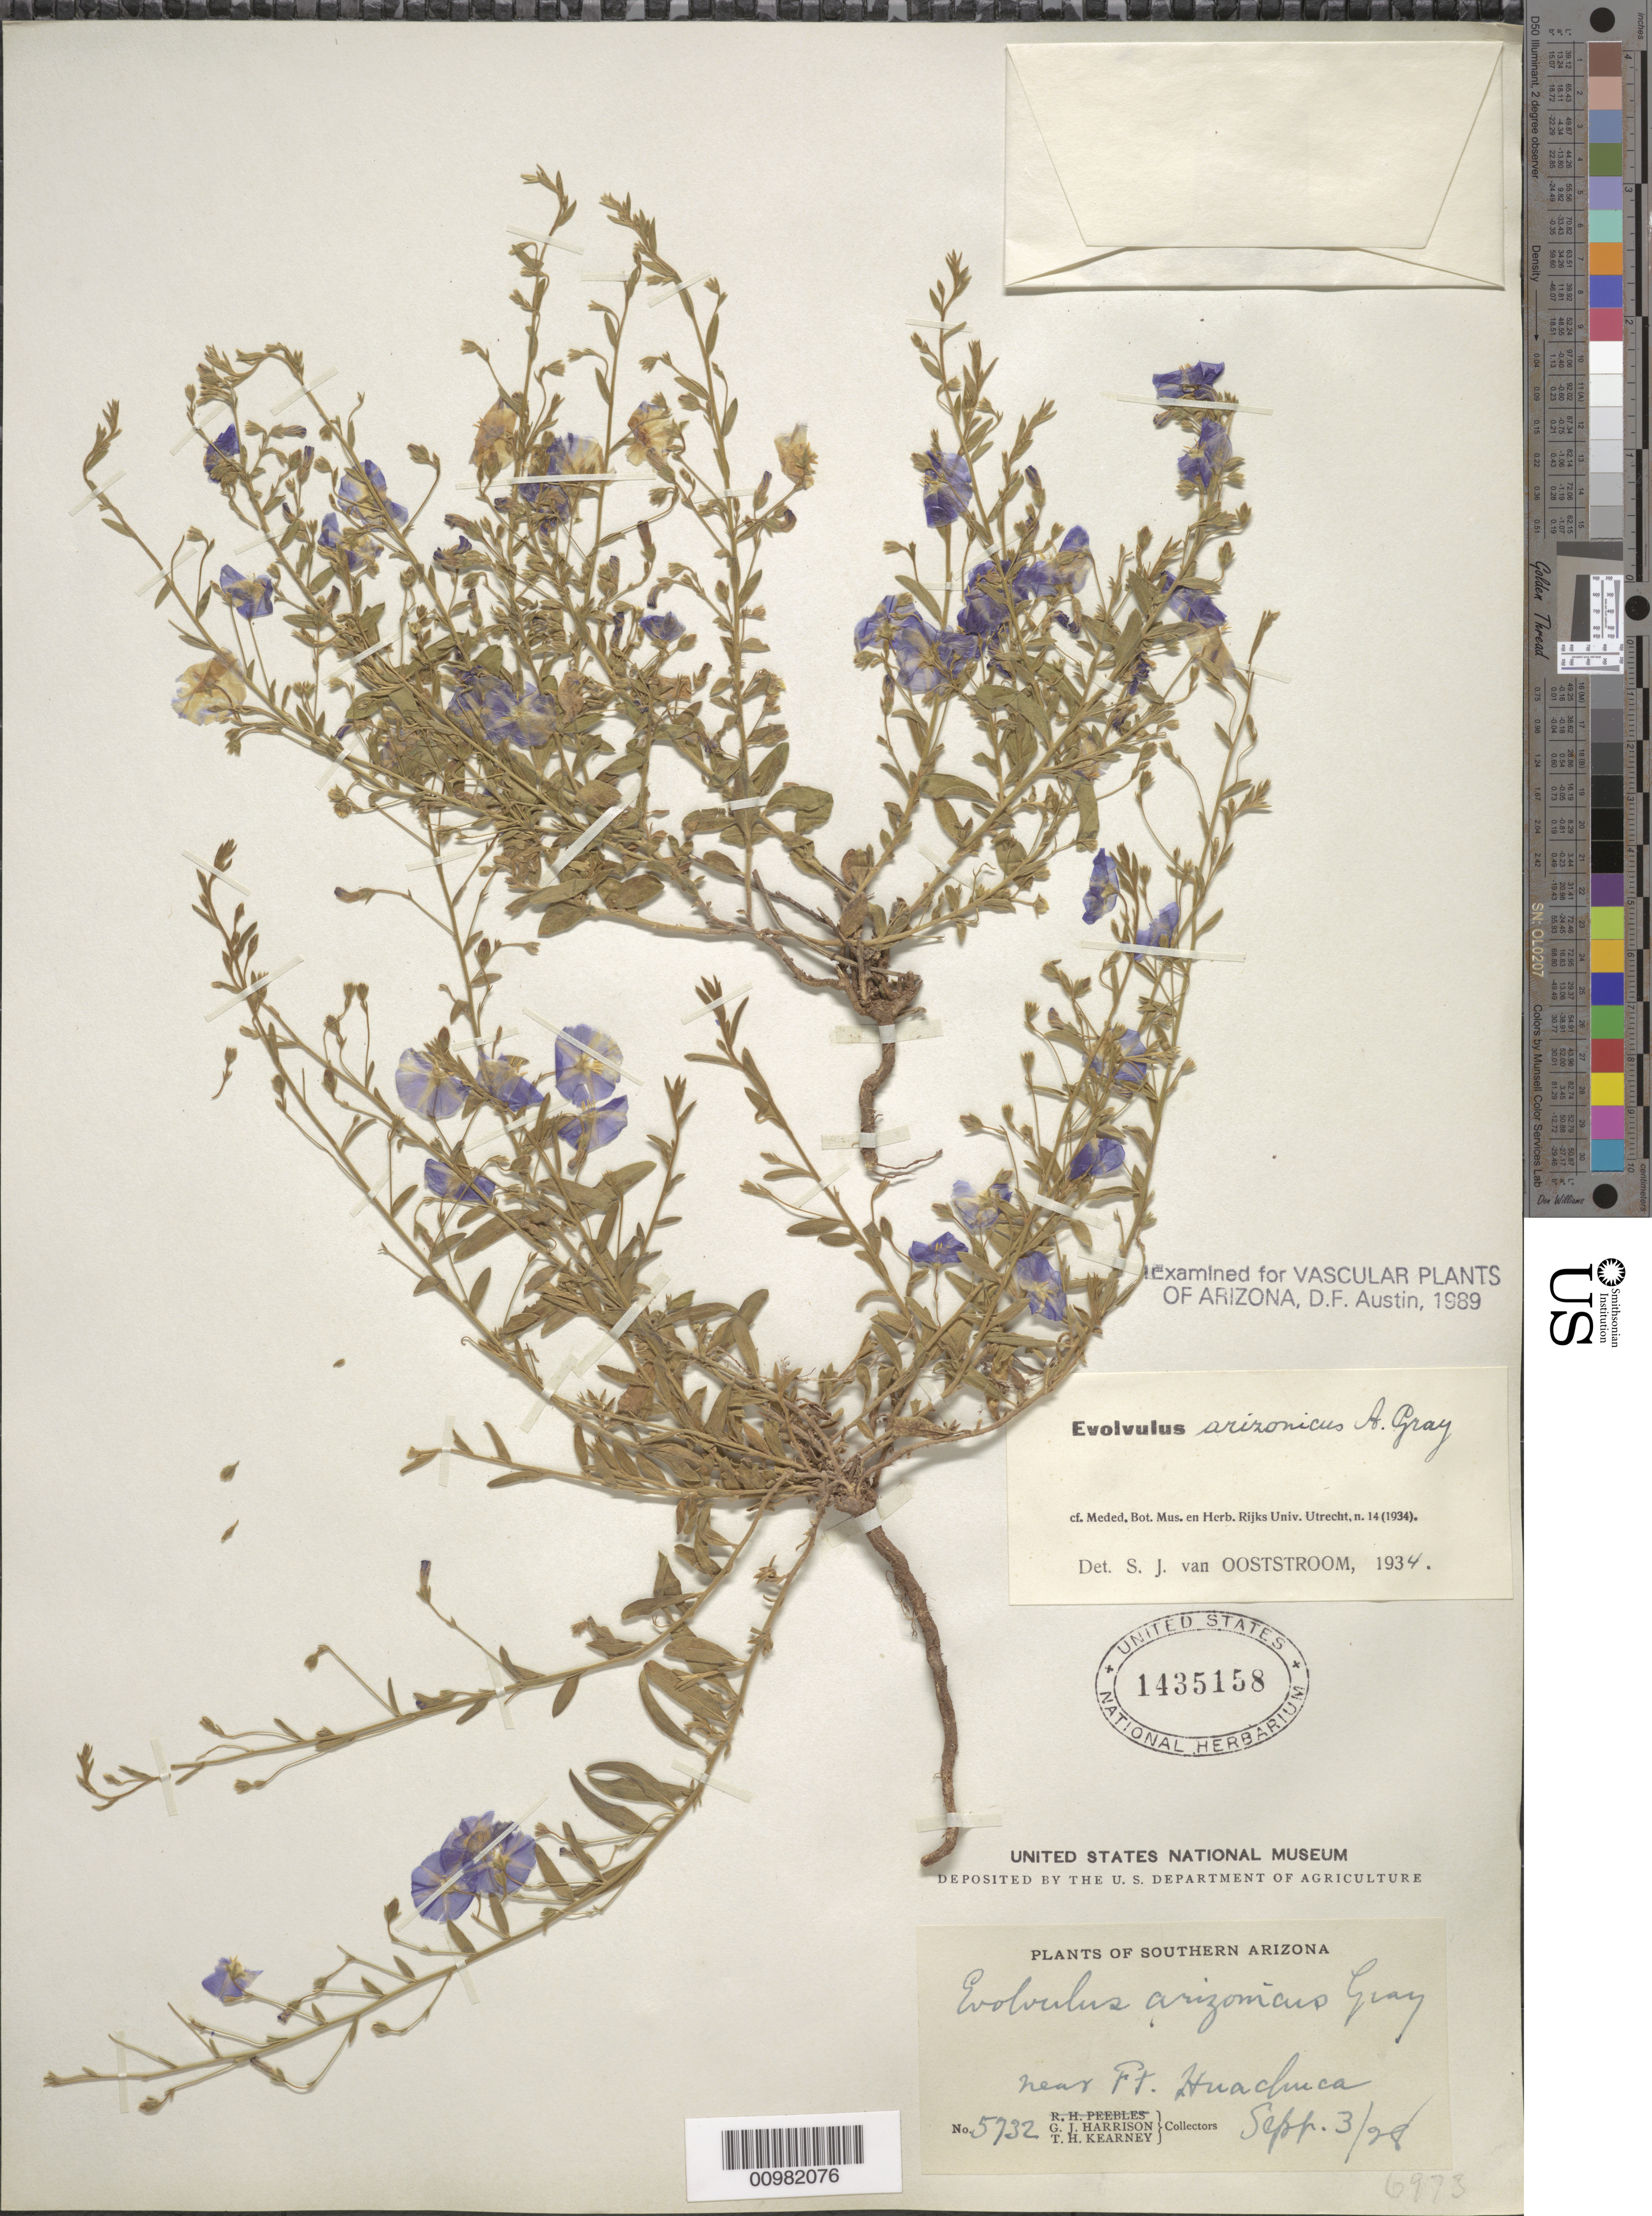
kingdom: Plantae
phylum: Tracheophyta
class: Magnoliopsida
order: Solanales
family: Convolvulaceae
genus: Evolvulus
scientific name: Evolvulus arizonicus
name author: A. Gray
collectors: G. J. Harrison & T. H. Kearney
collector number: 5732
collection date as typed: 03 Sep 1928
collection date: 1928-09-03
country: United States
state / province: Arizona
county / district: Cochise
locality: near Ft. Huachuca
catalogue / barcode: US 1435158